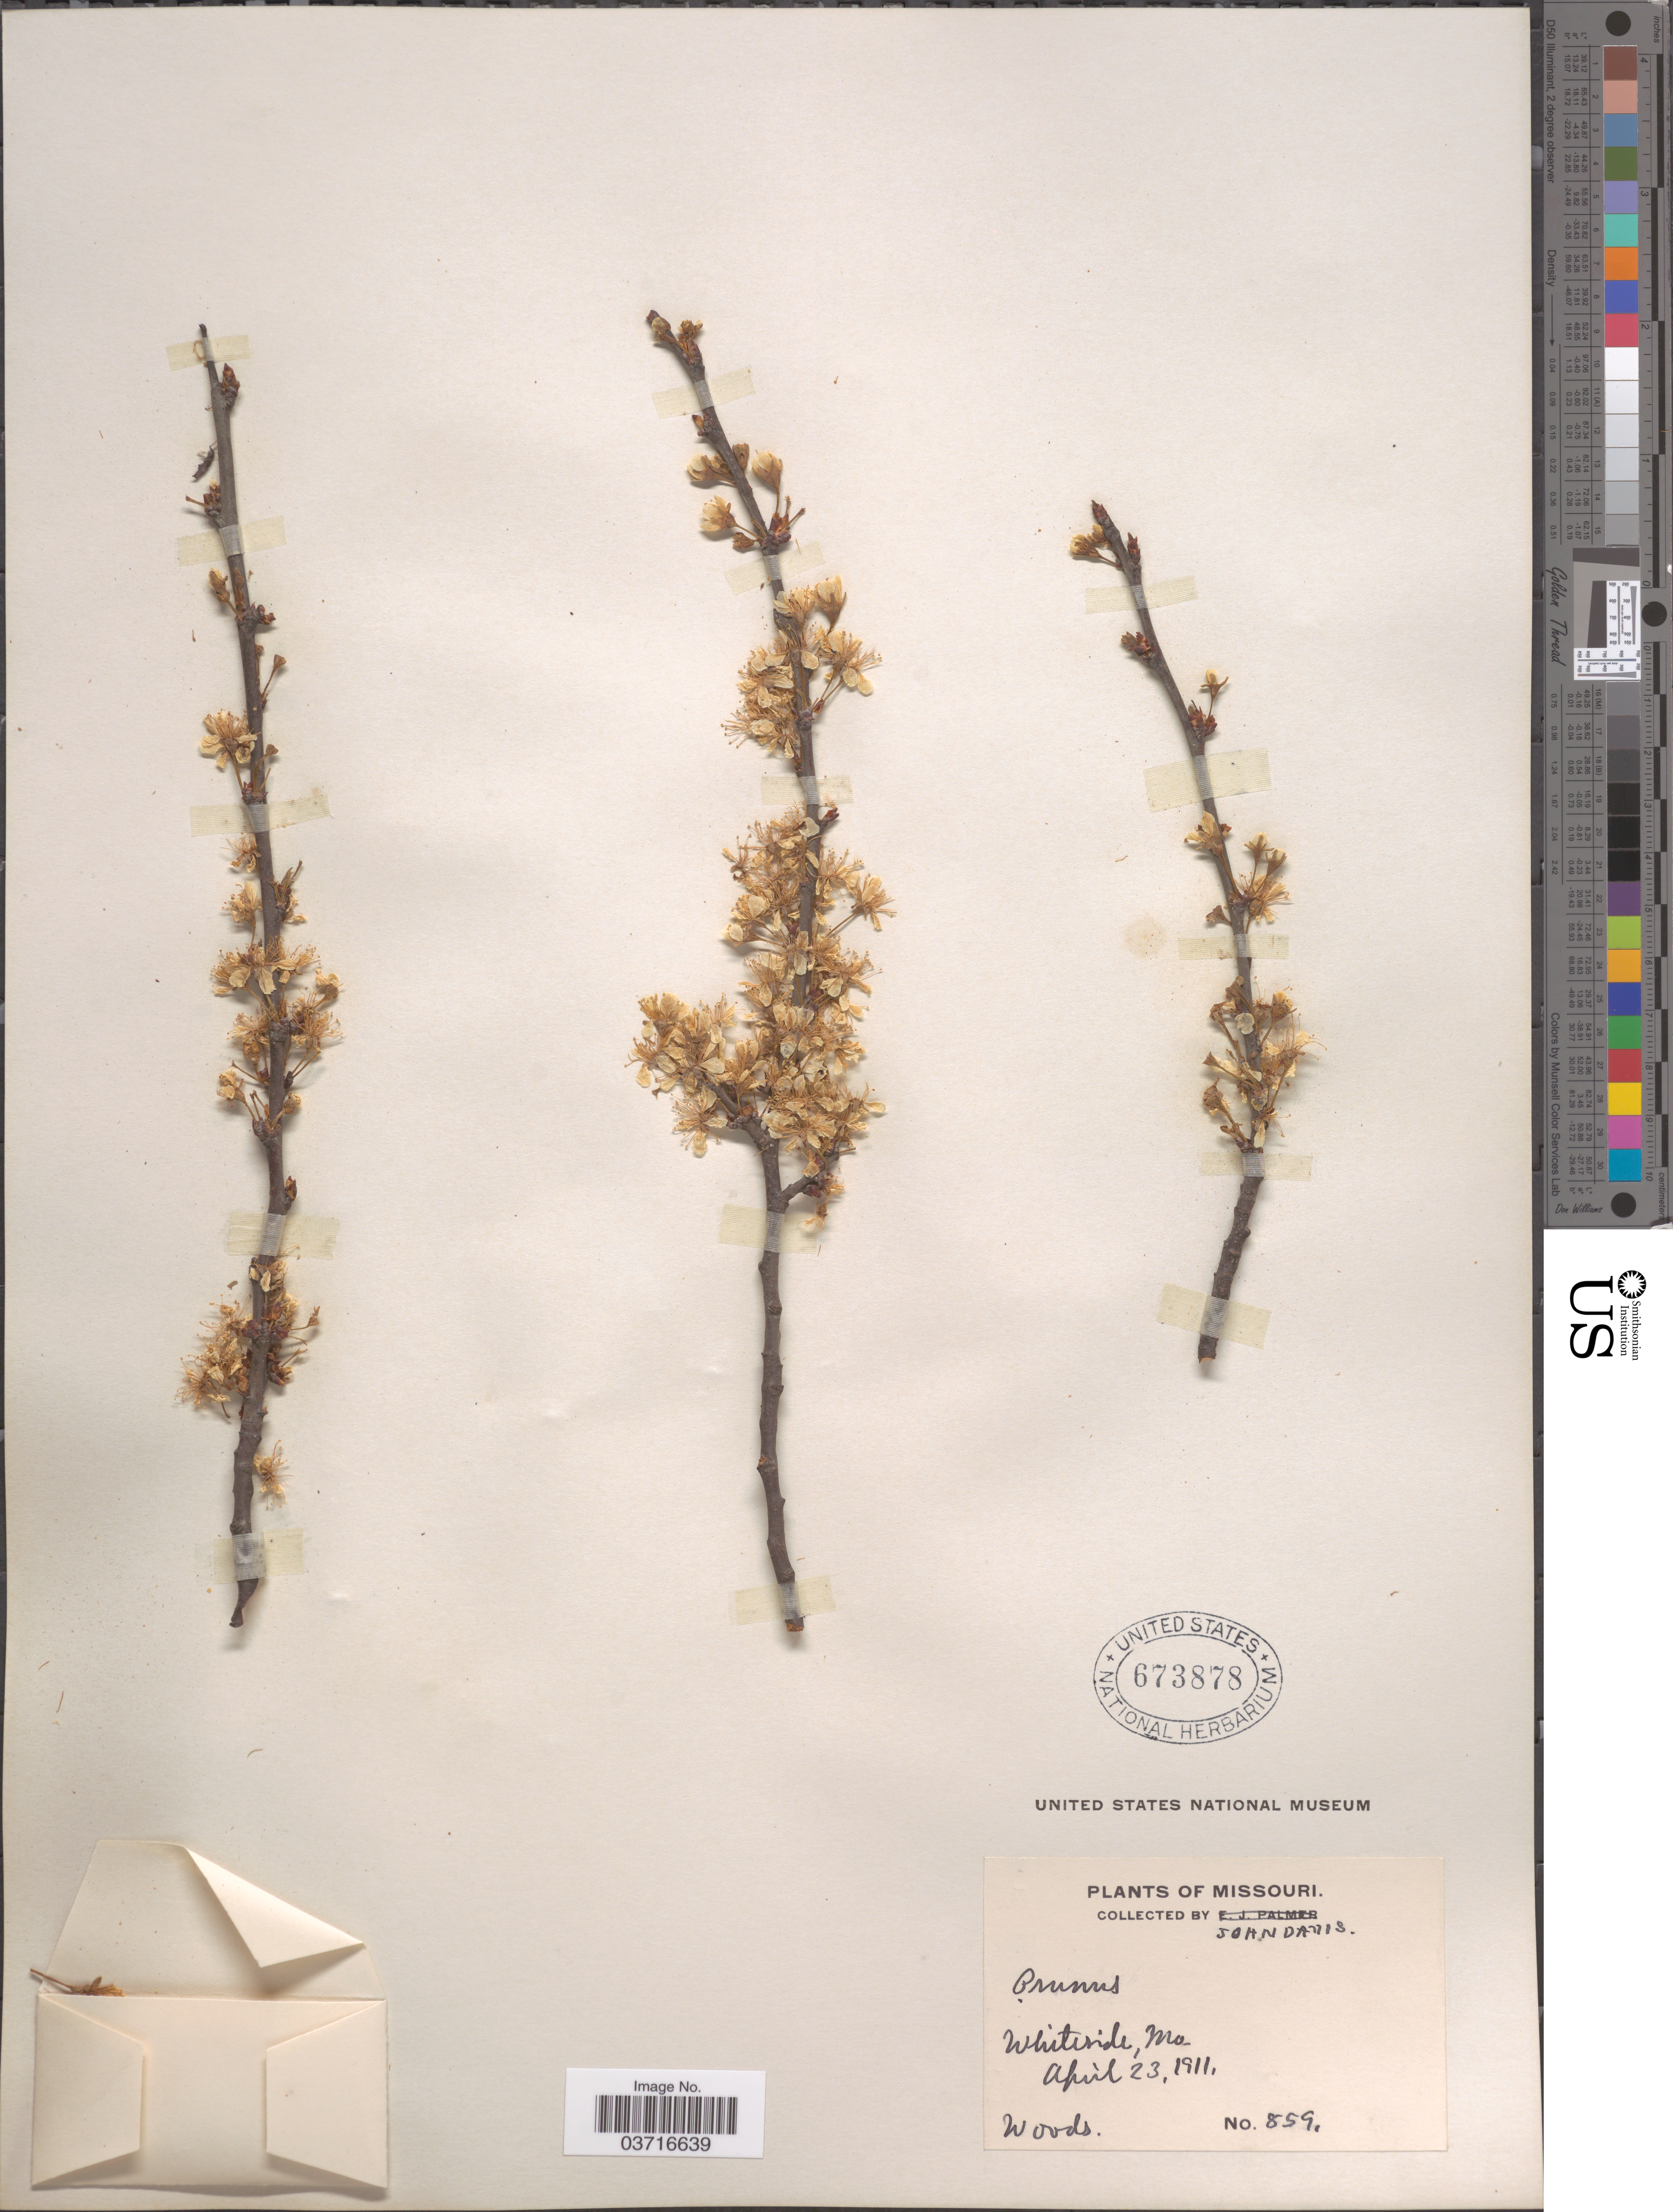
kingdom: Plantae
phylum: Tracheophyta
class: Magnoliopsida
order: Rosales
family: Rosaceae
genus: Prunus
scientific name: Prunus sp.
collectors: J. Davis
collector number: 859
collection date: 1911-04-23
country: United States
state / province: Missouri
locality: Whiteride.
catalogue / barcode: US 673878